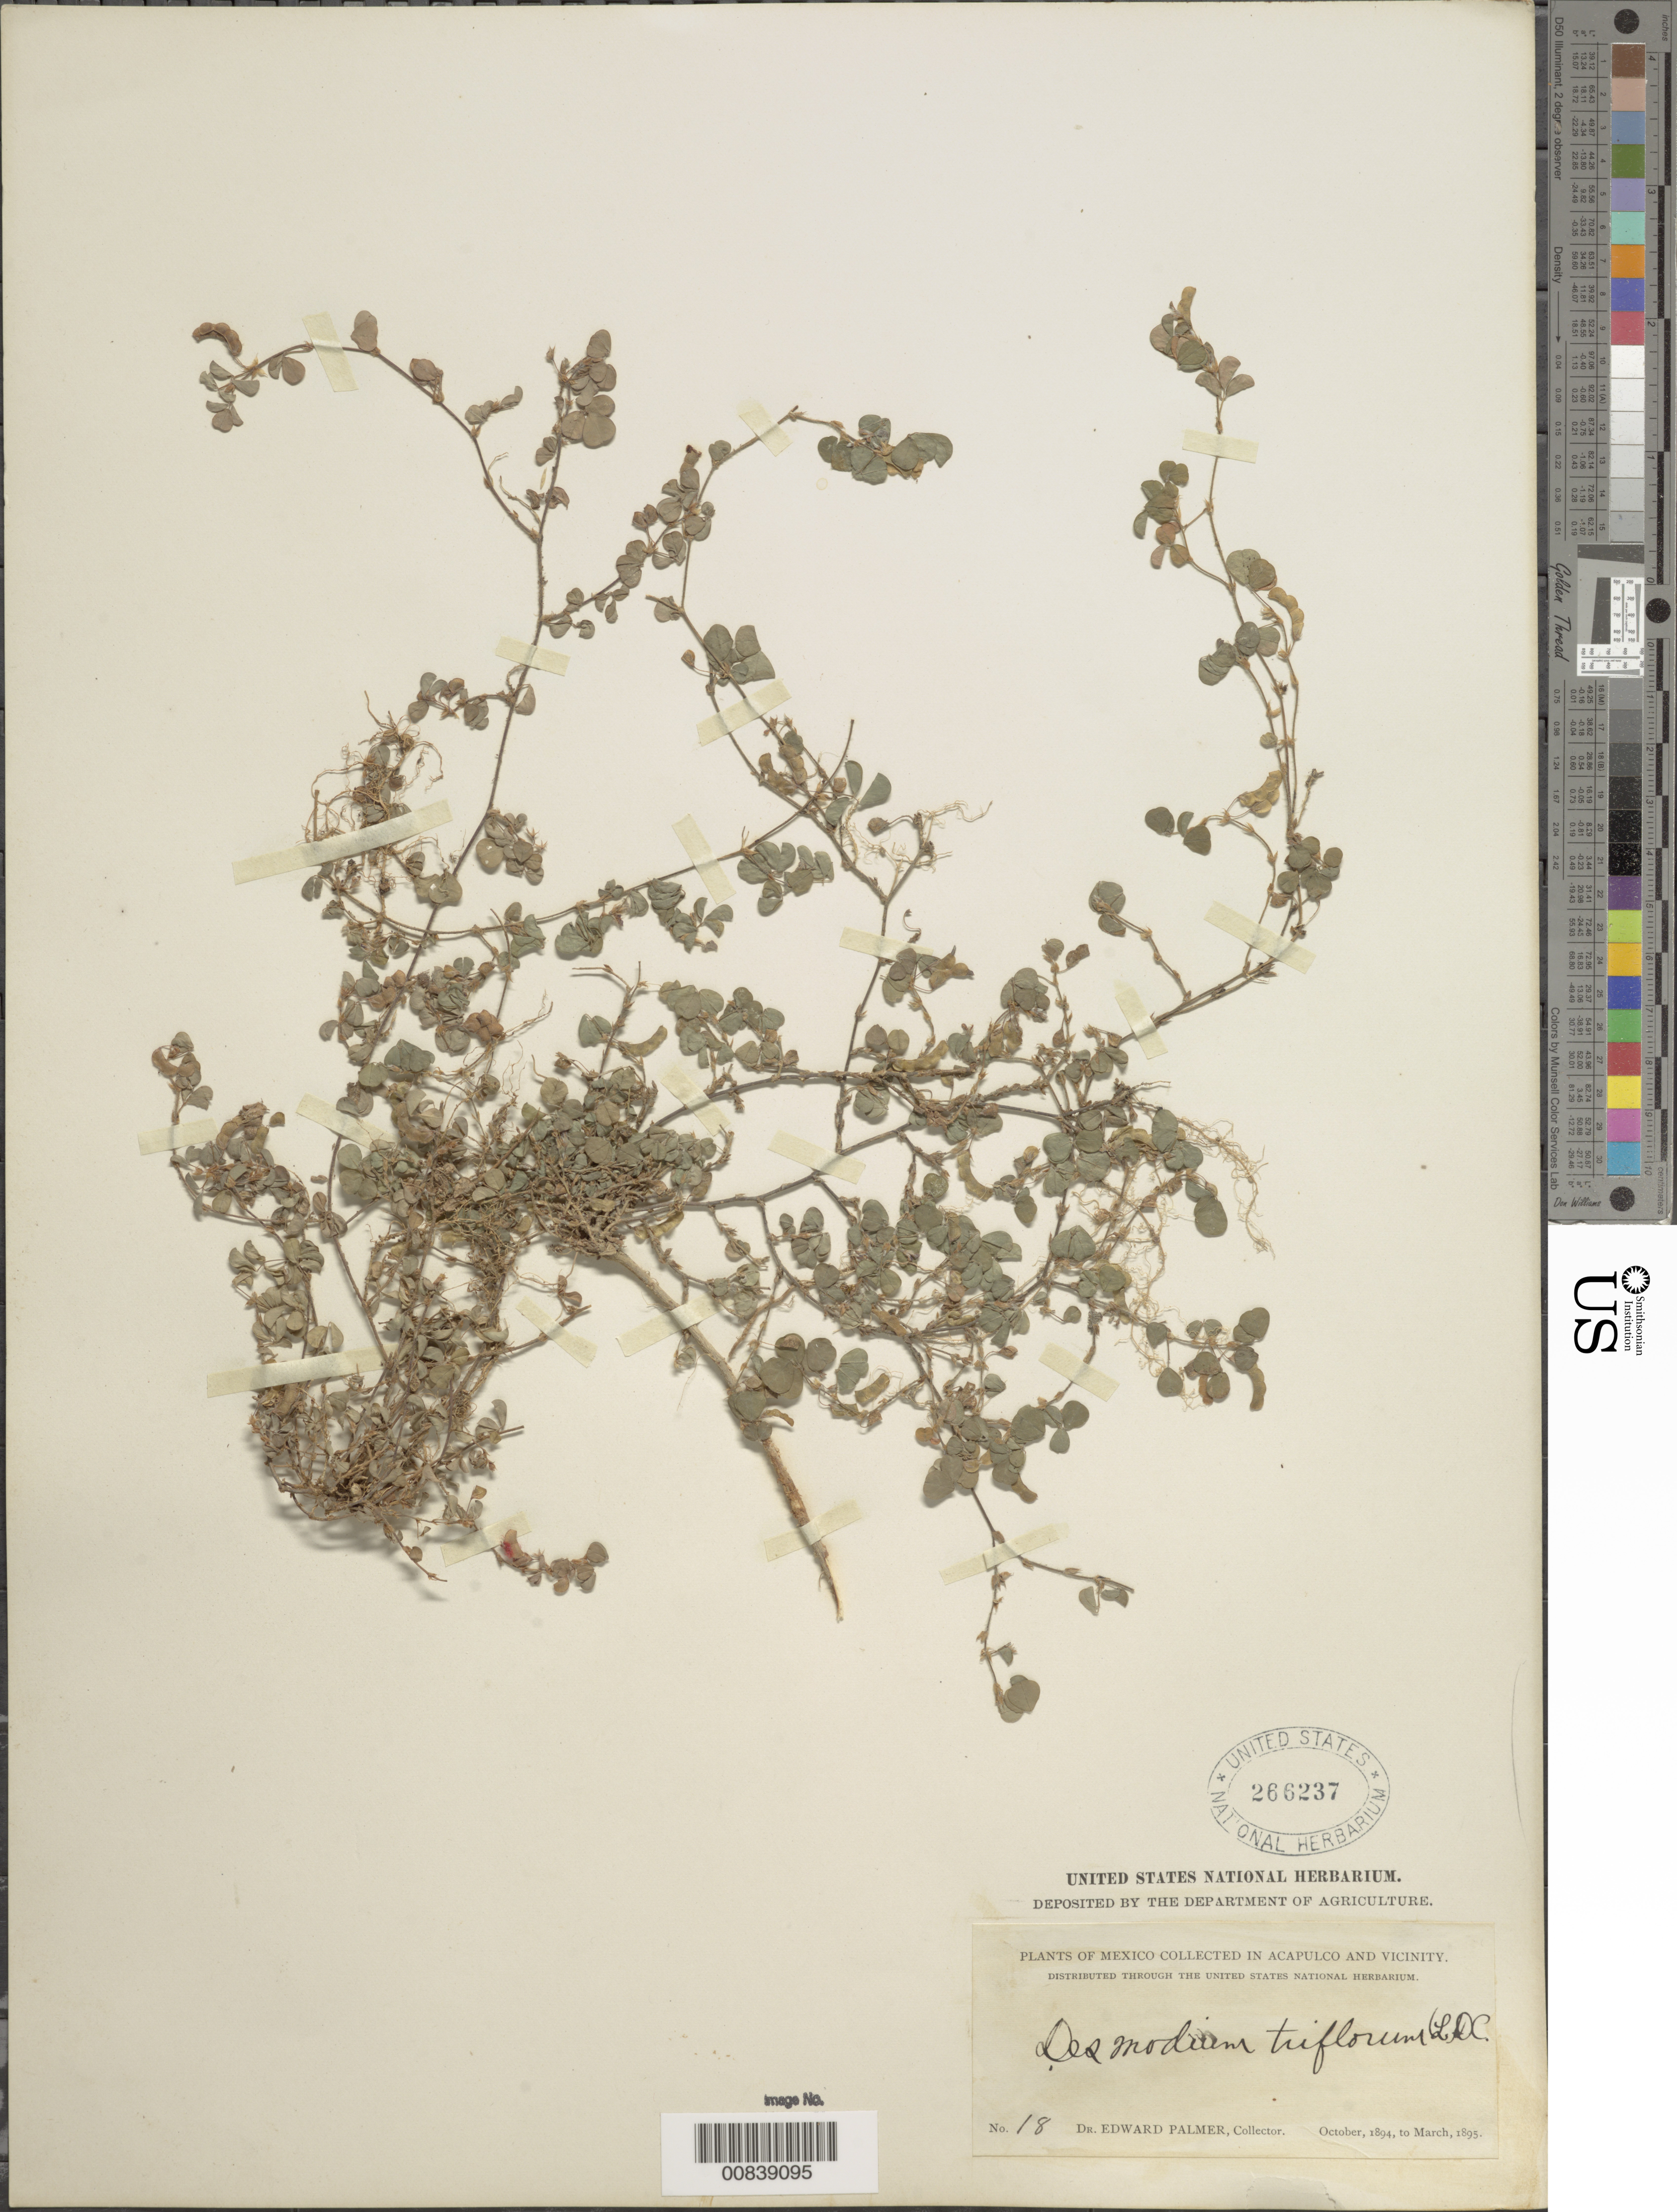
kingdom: Plantae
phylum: Tracheophyta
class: Magnoliopsida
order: Fabales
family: Fabaceae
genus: Grona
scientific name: Grona triflora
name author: (L.) H. Ohashi & K. Ohashi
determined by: Strong, Mark T., (BOT), Smithsonian Institution - National Museum of Natural History (UNITED STATES)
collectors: E. Palmer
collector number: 18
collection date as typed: Oct 1894 to -- Mar 1895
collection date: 1894-10/1895-03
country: Mexico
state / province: Guerrero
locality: Acapulco, Guerrero and vicinity.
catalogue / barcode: US 266237